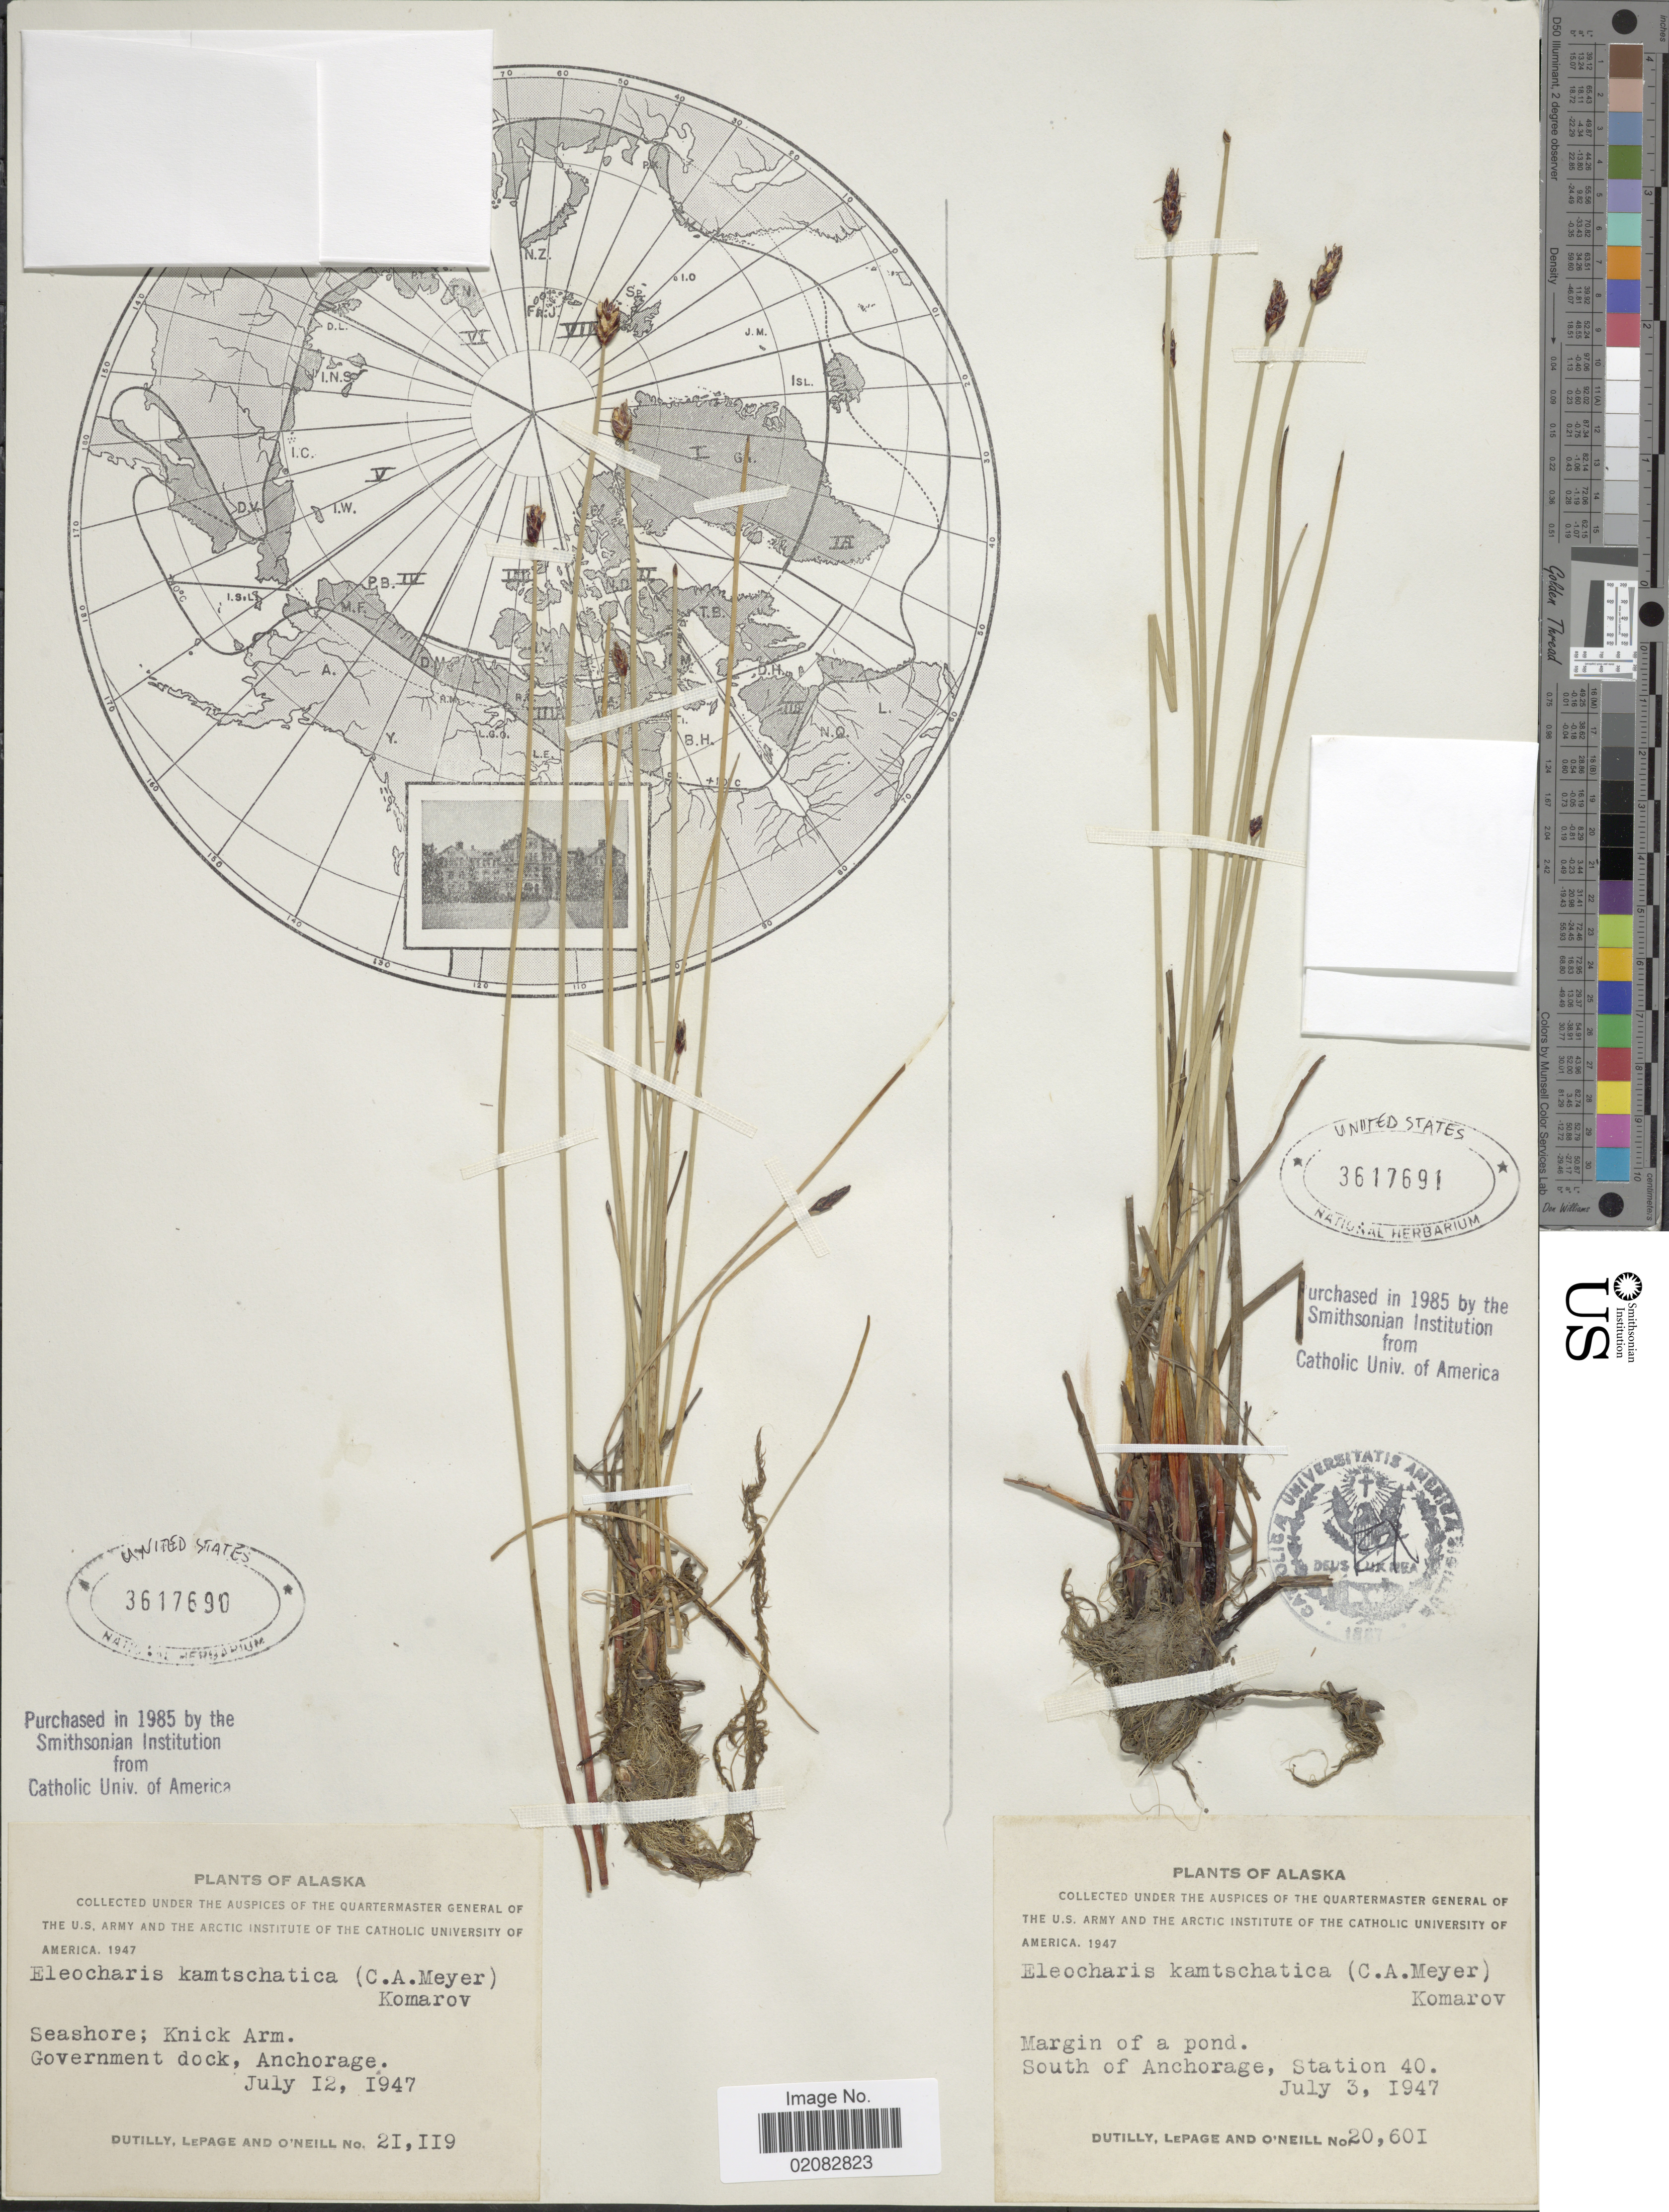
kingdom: Plantae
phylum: Tracheophyta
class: Liliopsida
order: Poales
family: Cyperaceae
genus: Eleocharis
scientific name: Eleocharis kamtschatica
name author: (C.A. Mey.) Kom.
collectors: -. Dutilly, -. LePage & O'Neil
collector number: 21119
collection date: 1947-07-12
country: United States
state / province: Alaska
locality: Seashore: Knick Arm, Government Dock, Anchorage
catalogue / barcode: US 361769